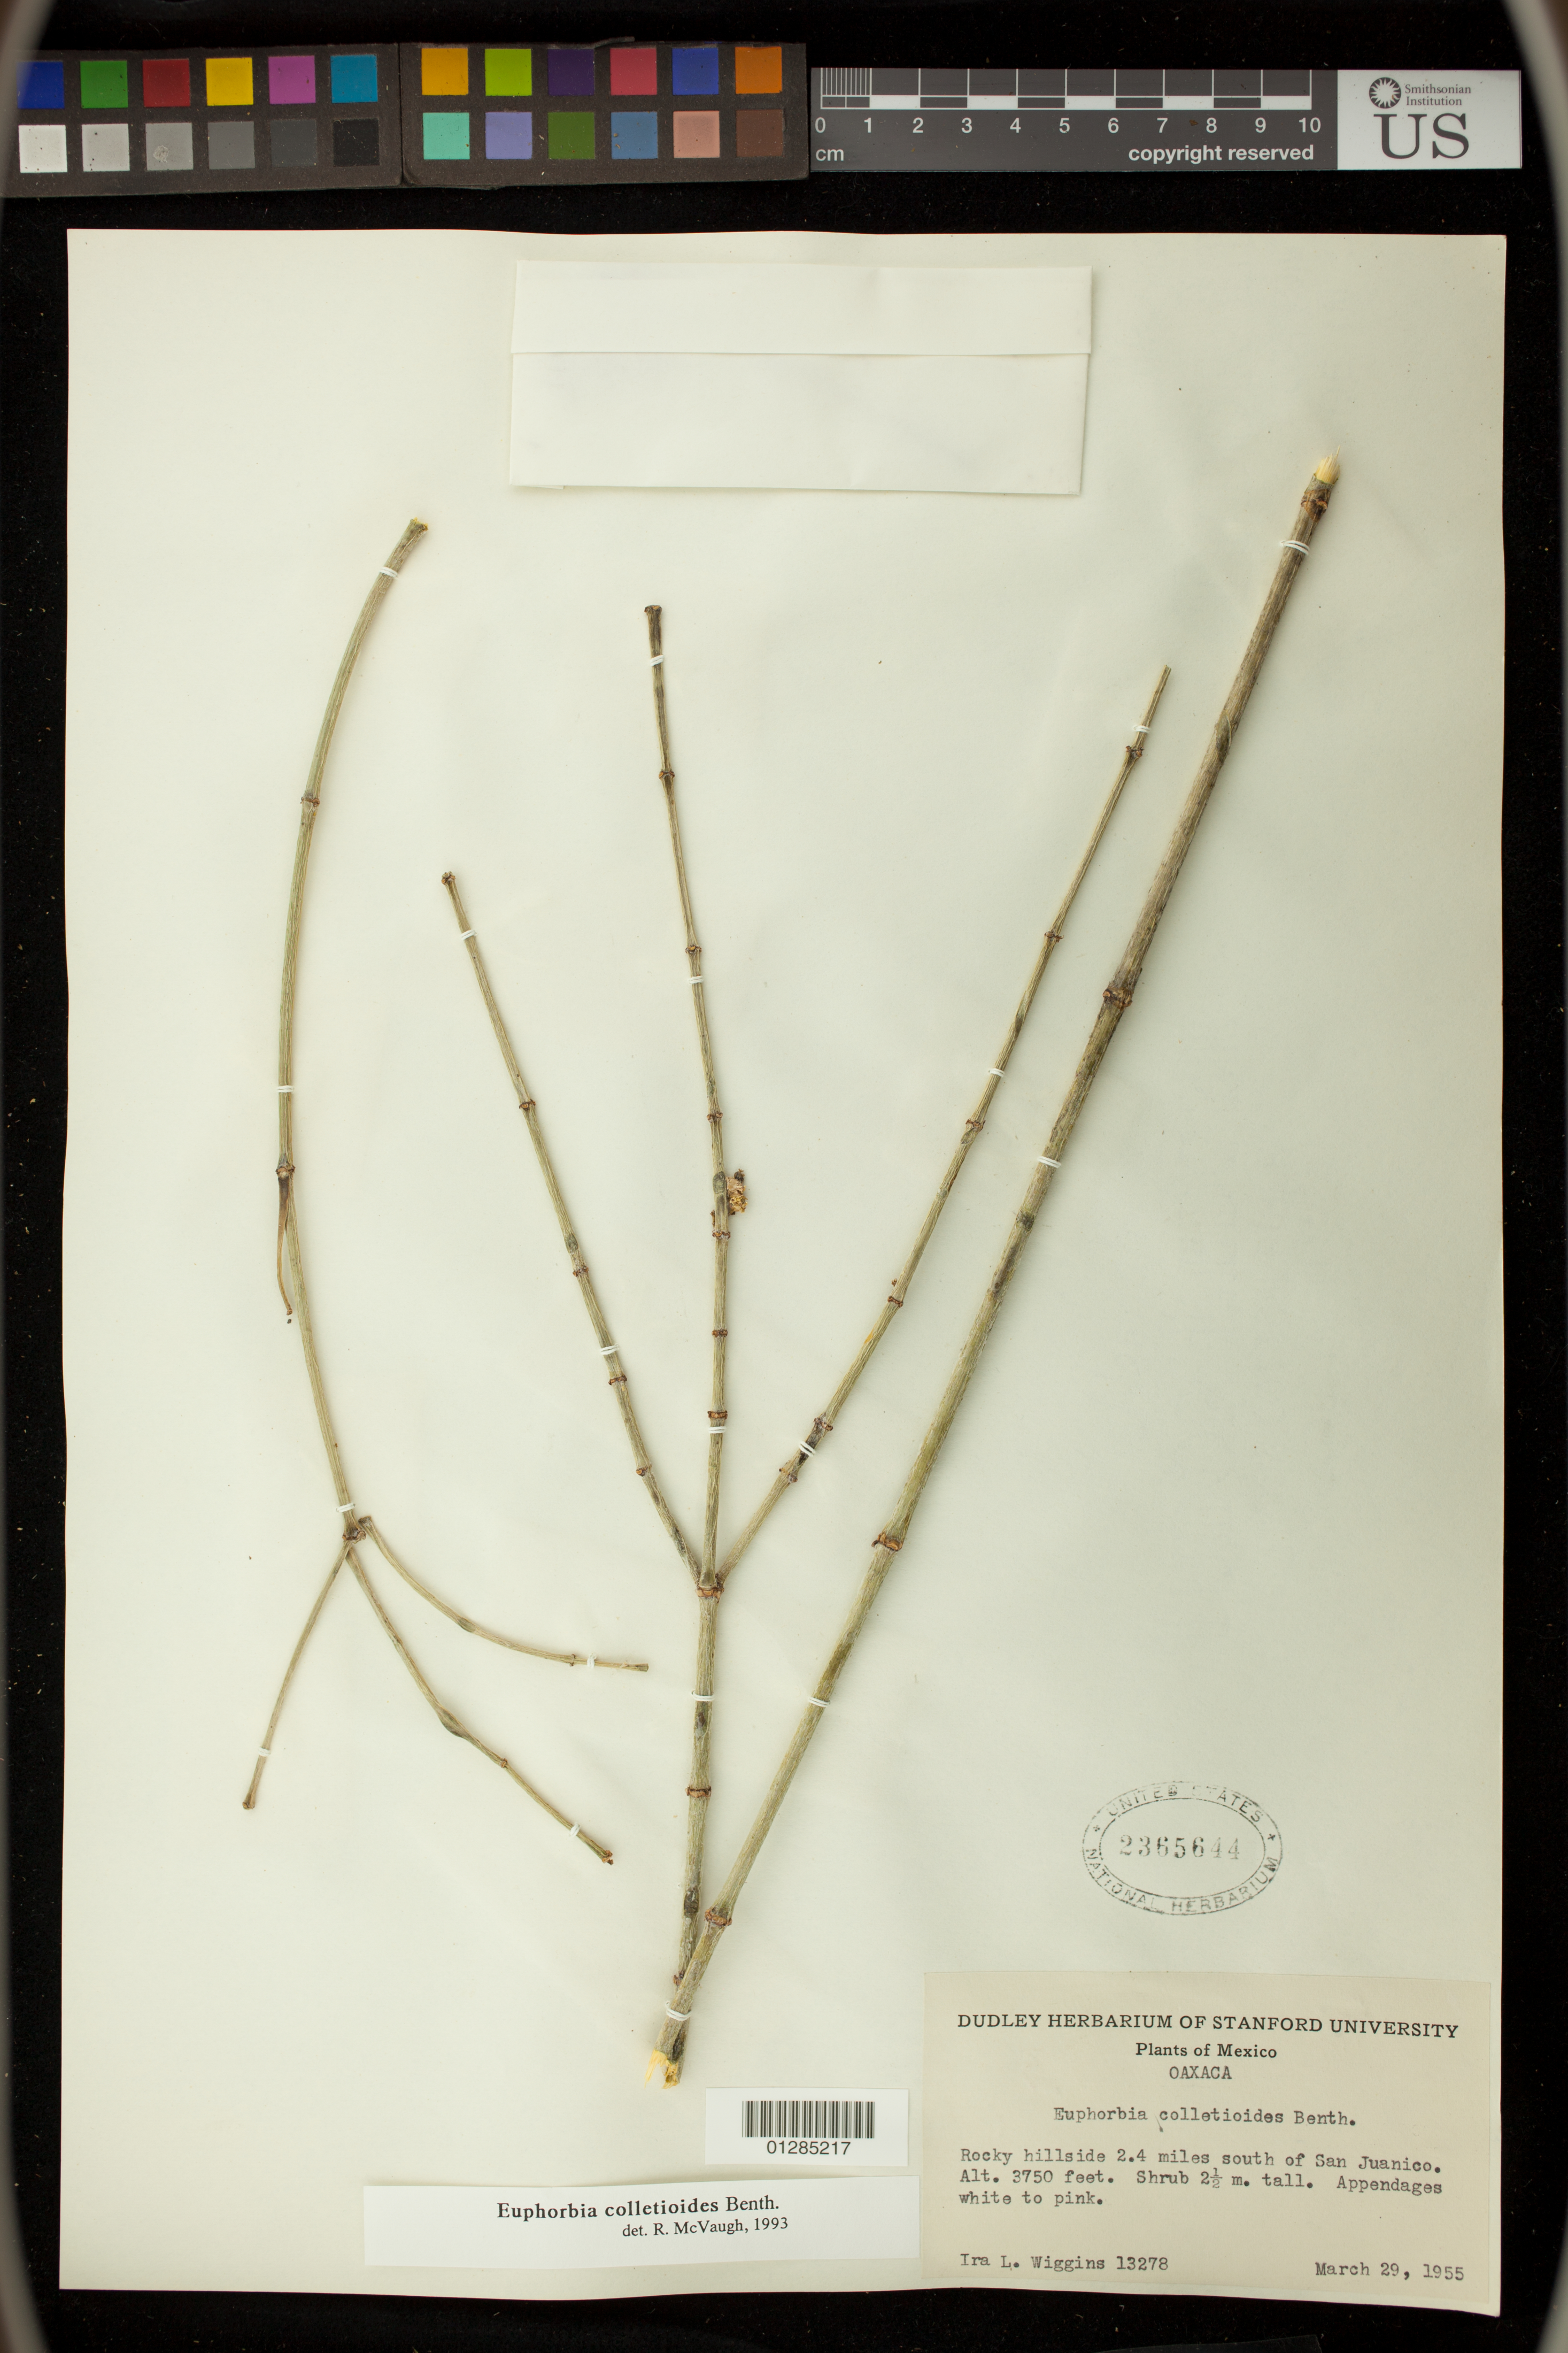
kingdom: Plantae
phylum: Tracheophyta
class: Magnoliopsida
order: Malpighiales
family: Euphorbiaceae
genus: Euphorbia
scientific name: Euphorbia colletioides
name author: Benth.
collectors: I. L. Wiggins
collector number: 13278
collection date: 1955-03-29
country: Mexico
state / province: Oaxaca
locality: Rocky hillside 2.4 miles south of San Juanico.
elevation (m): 1143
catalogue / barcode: US 2365644